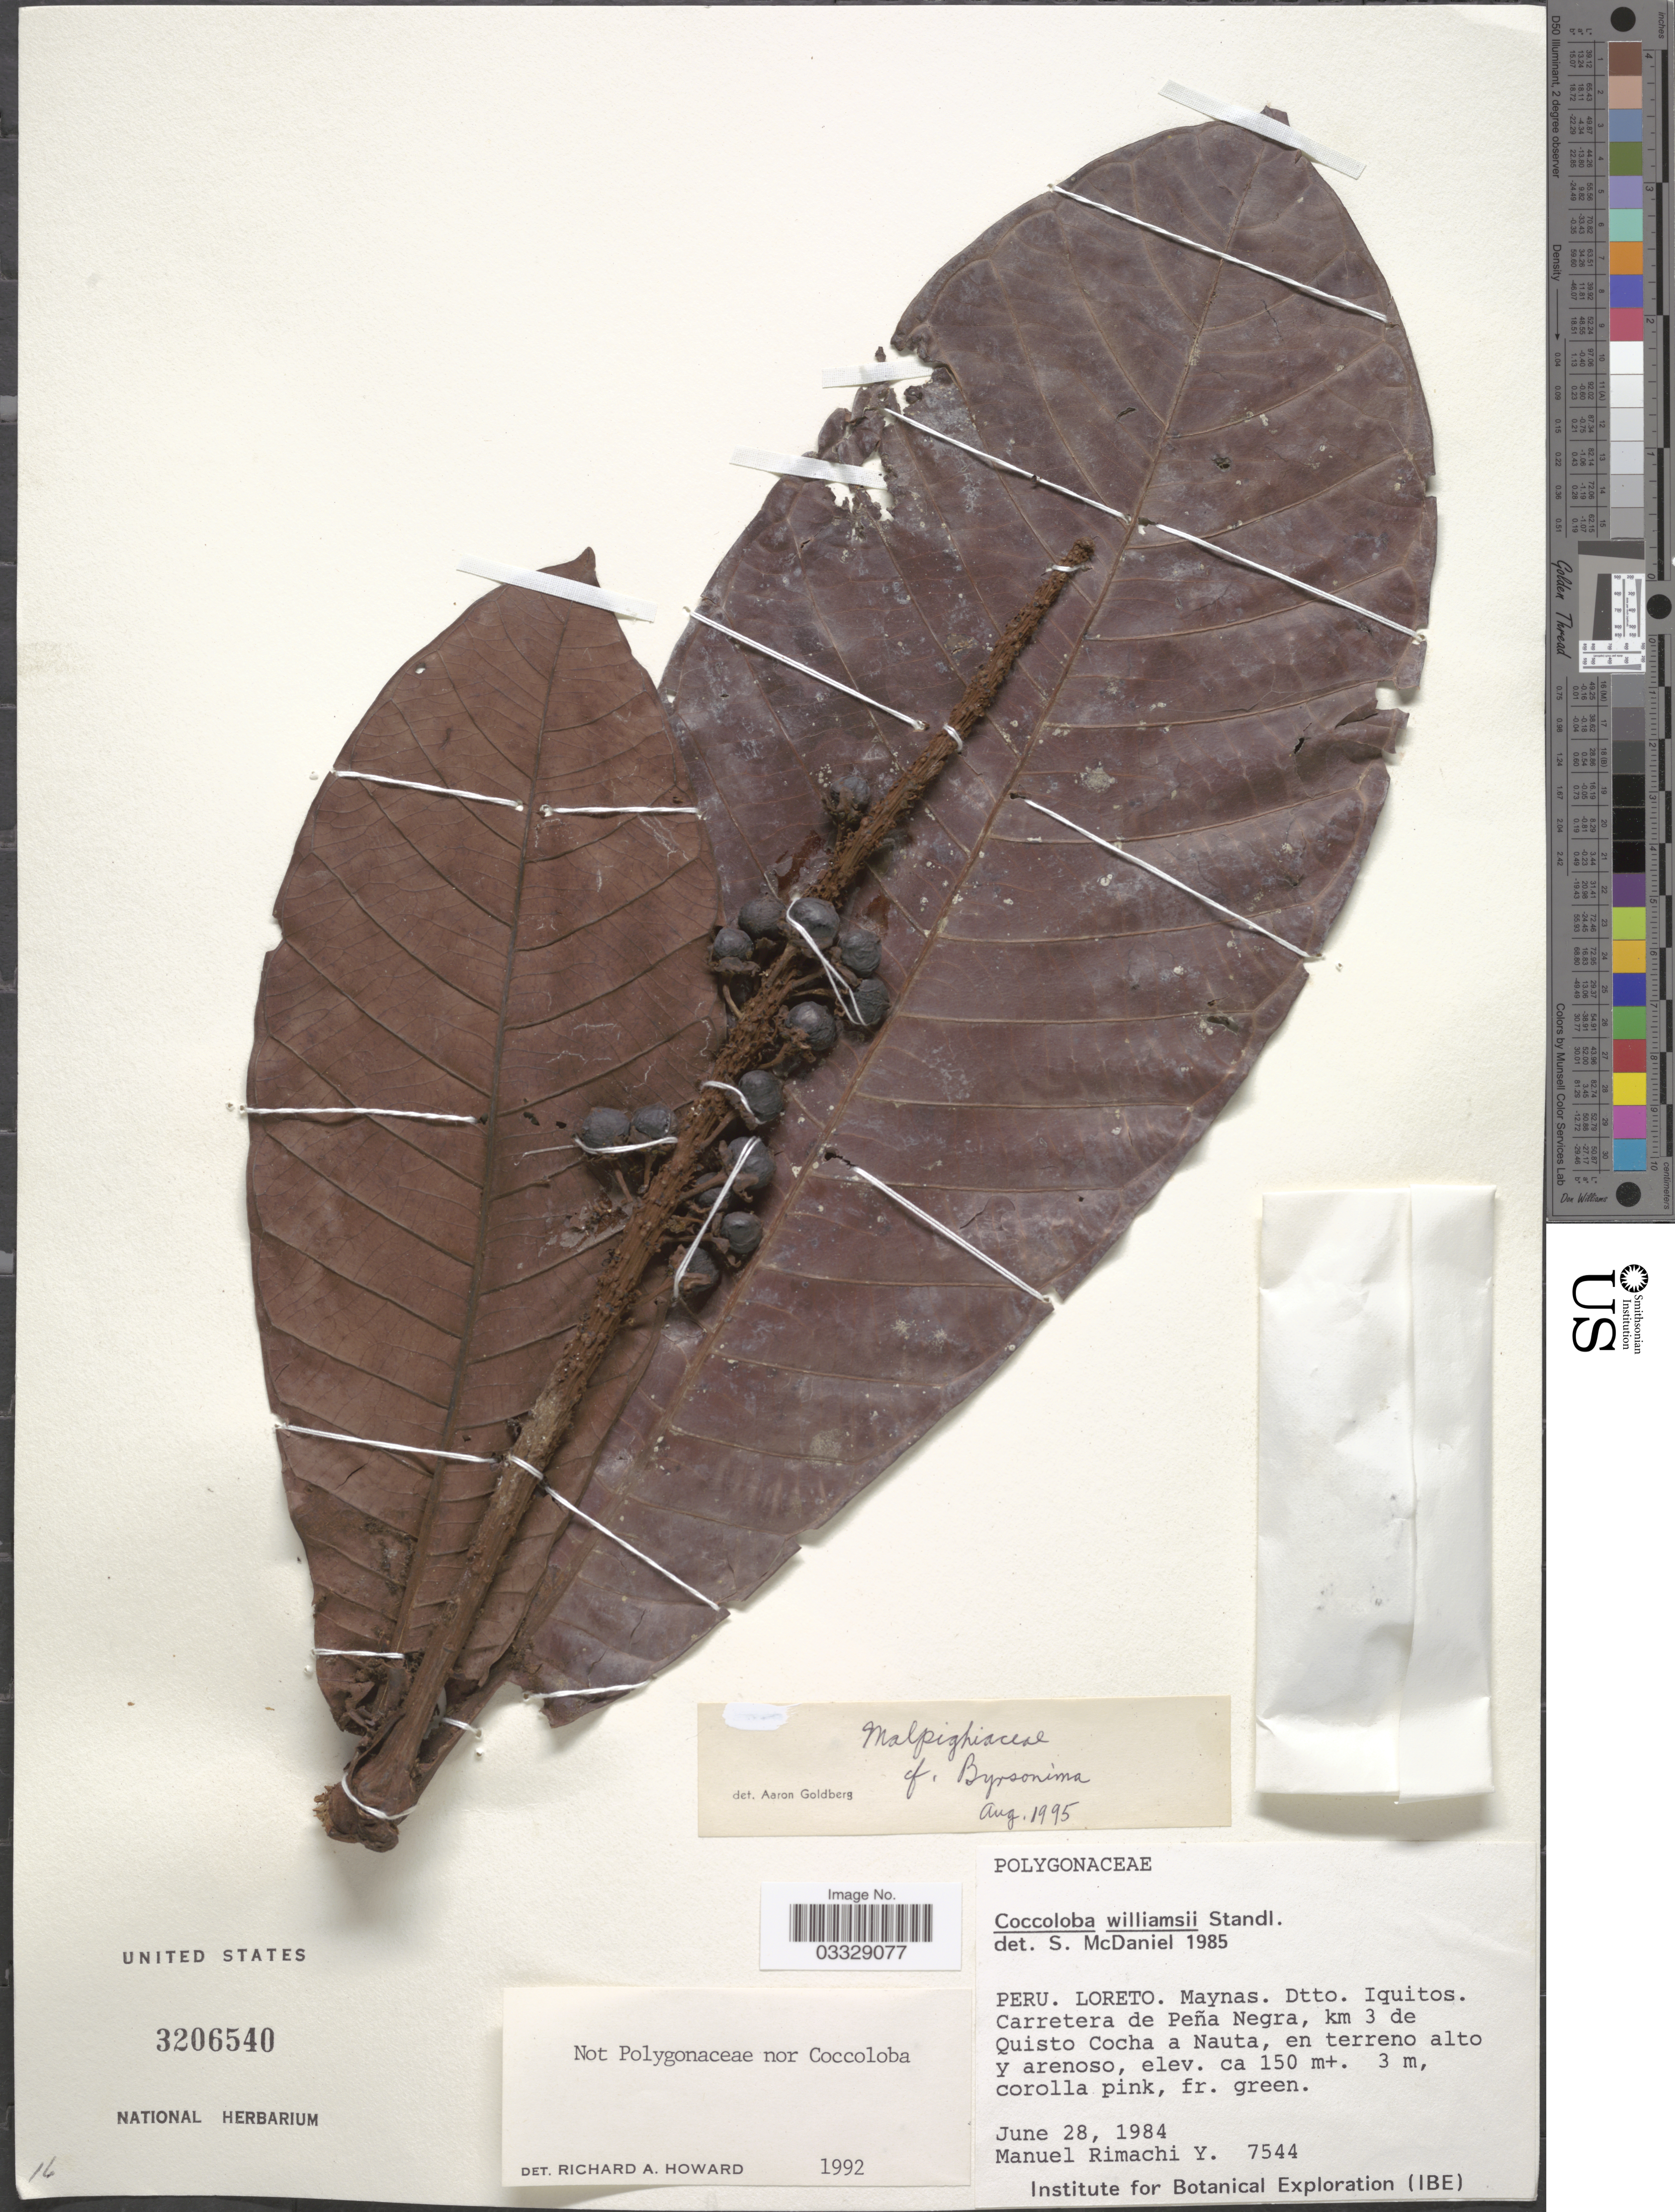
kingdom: Plantae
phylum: Tracheophyta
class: Magnoliopsida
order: Malpighiales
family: Malpighiaceae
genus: Byrsonima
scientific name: Byrsonima sp.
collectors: M. Rimachi Y.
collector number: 7544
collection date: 1984-06-28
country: Peru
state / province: Loreto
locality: Maynas. Dtto. Iquitos. Carretera de Peña Negra, km 3 de Quisto Cocha a Nauta.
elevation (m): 150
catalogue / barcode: US 3206540